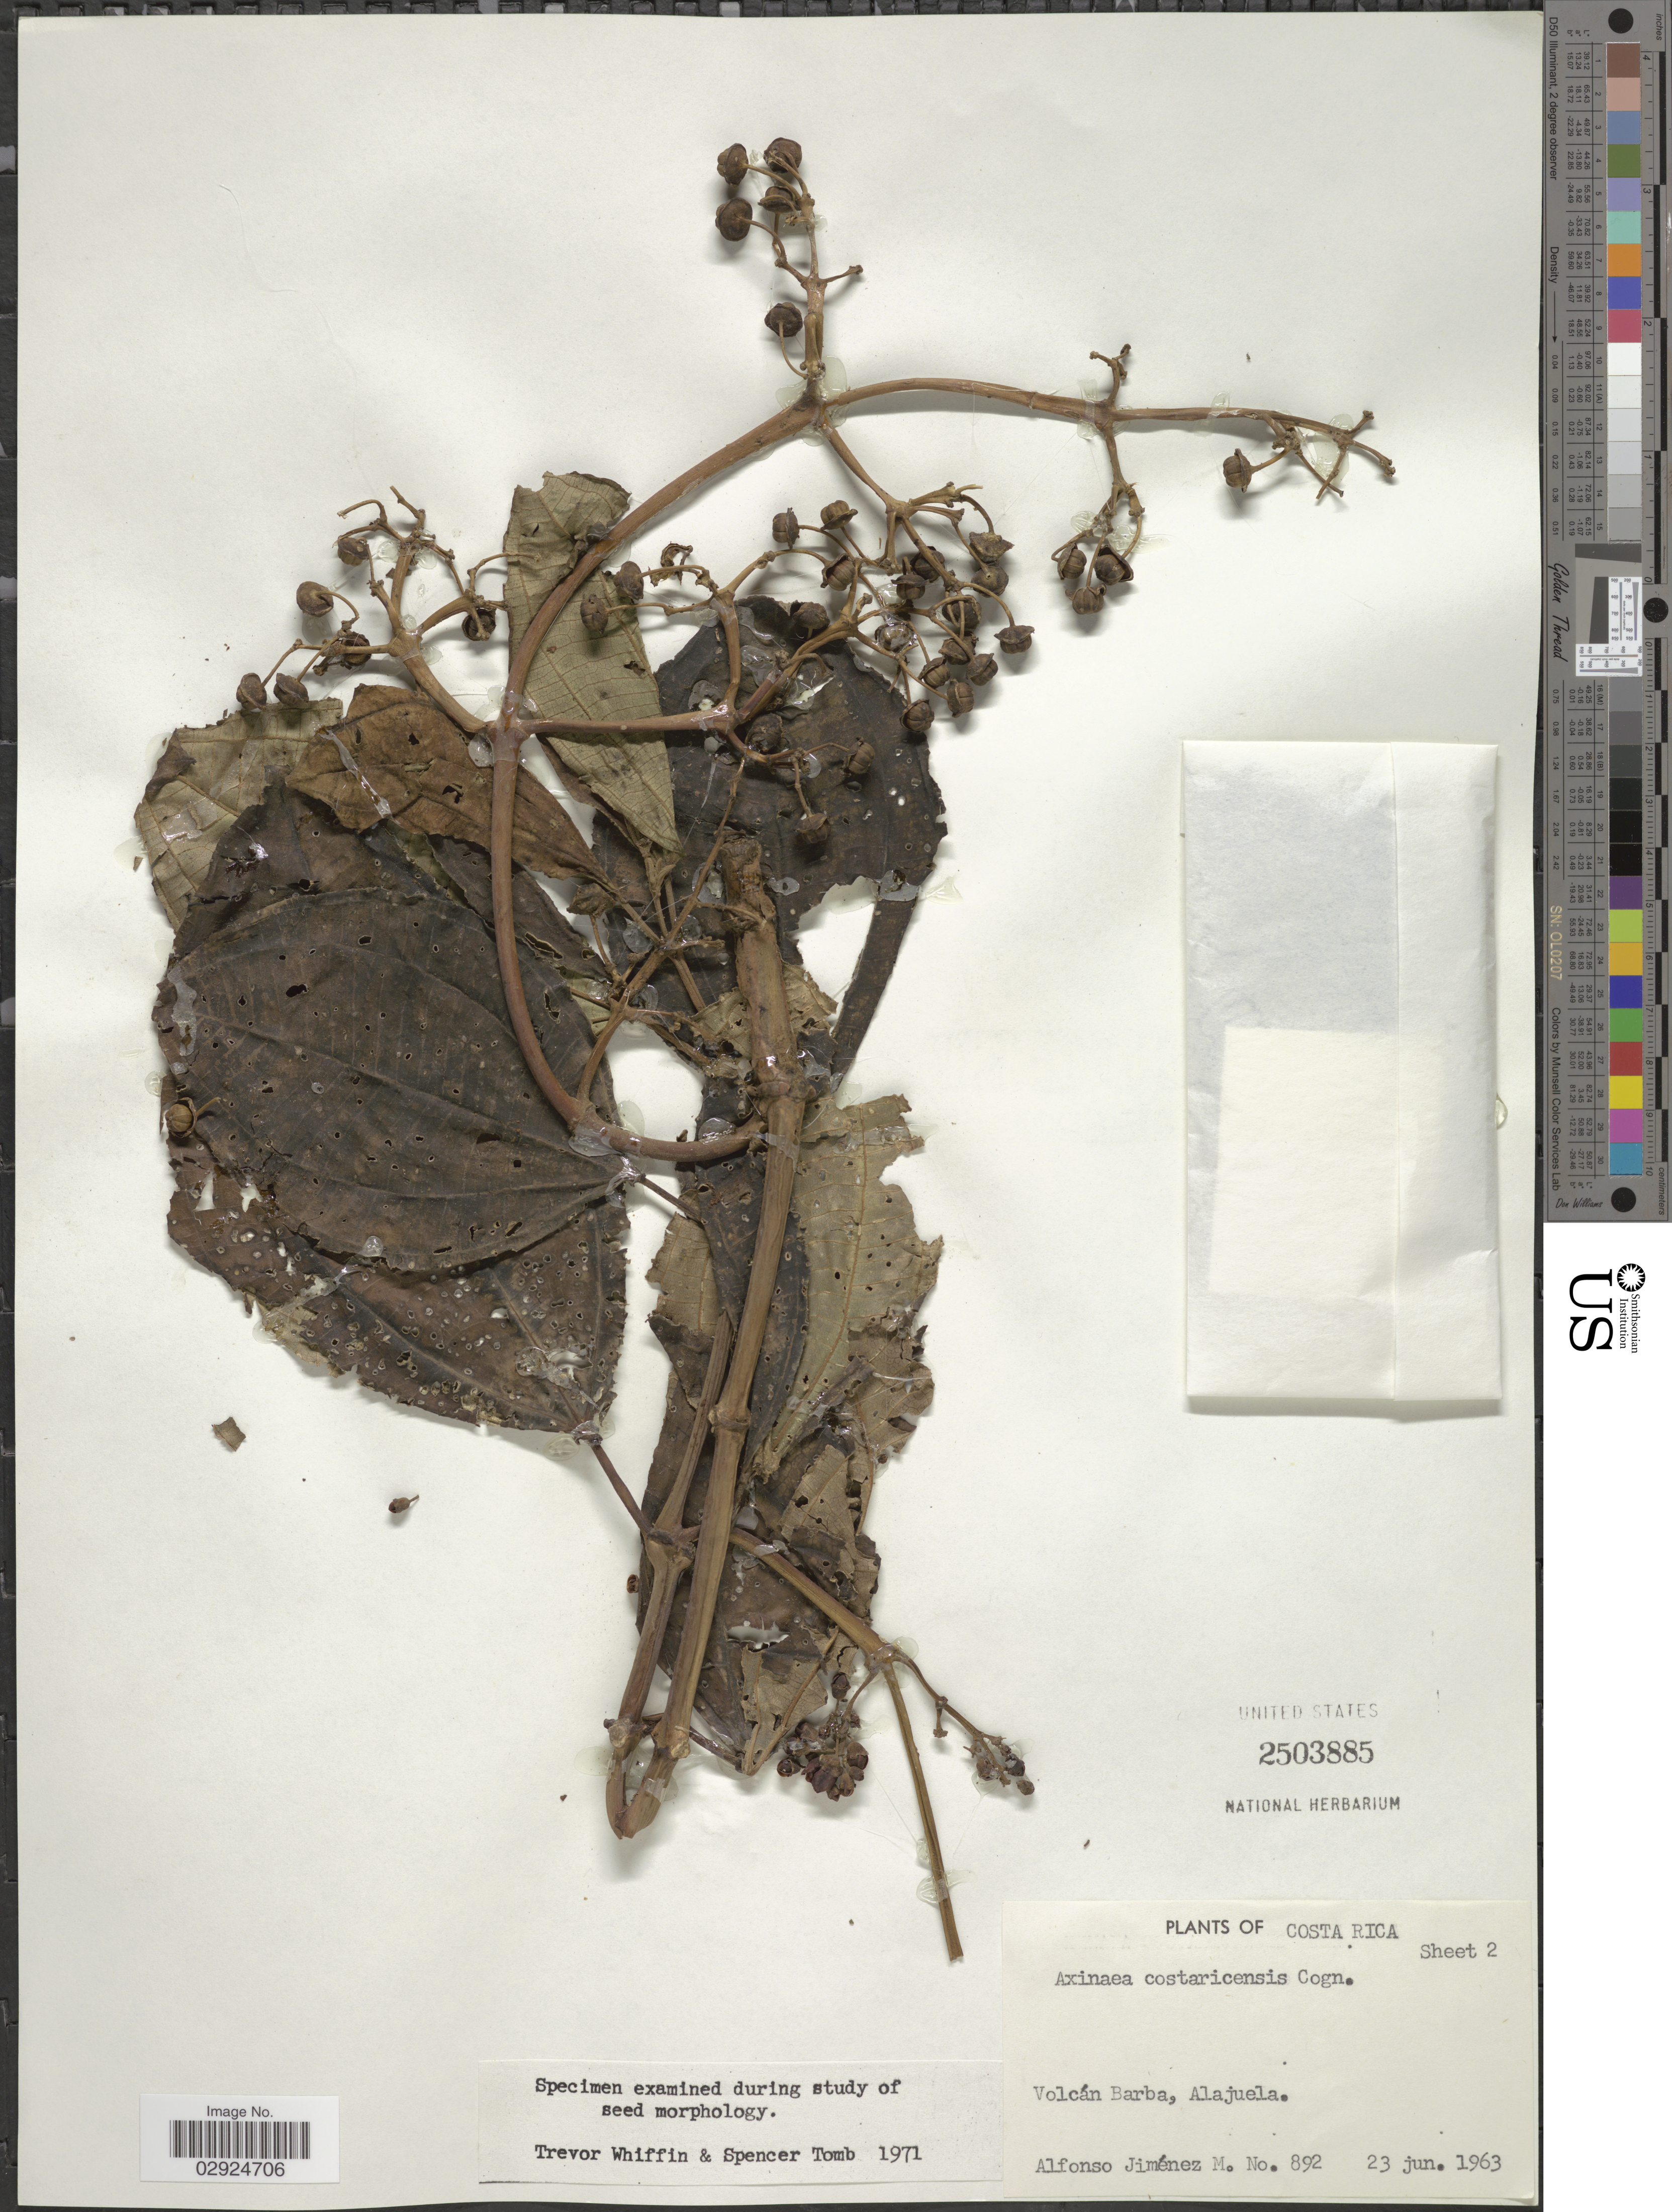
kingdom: Plantae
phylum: Tracheophyta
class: Magnoliopsida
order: Myrtales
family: Melastomataceae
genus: Axinaea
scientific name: Axinaea costaricensis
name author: Cogn. in A. DC.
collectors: A. Jimenez M.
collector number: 892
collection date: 1963-06-23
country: Costa Rica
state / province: Alajuela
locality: Volcán Barba, Alajuela.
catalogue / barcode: US 2503885